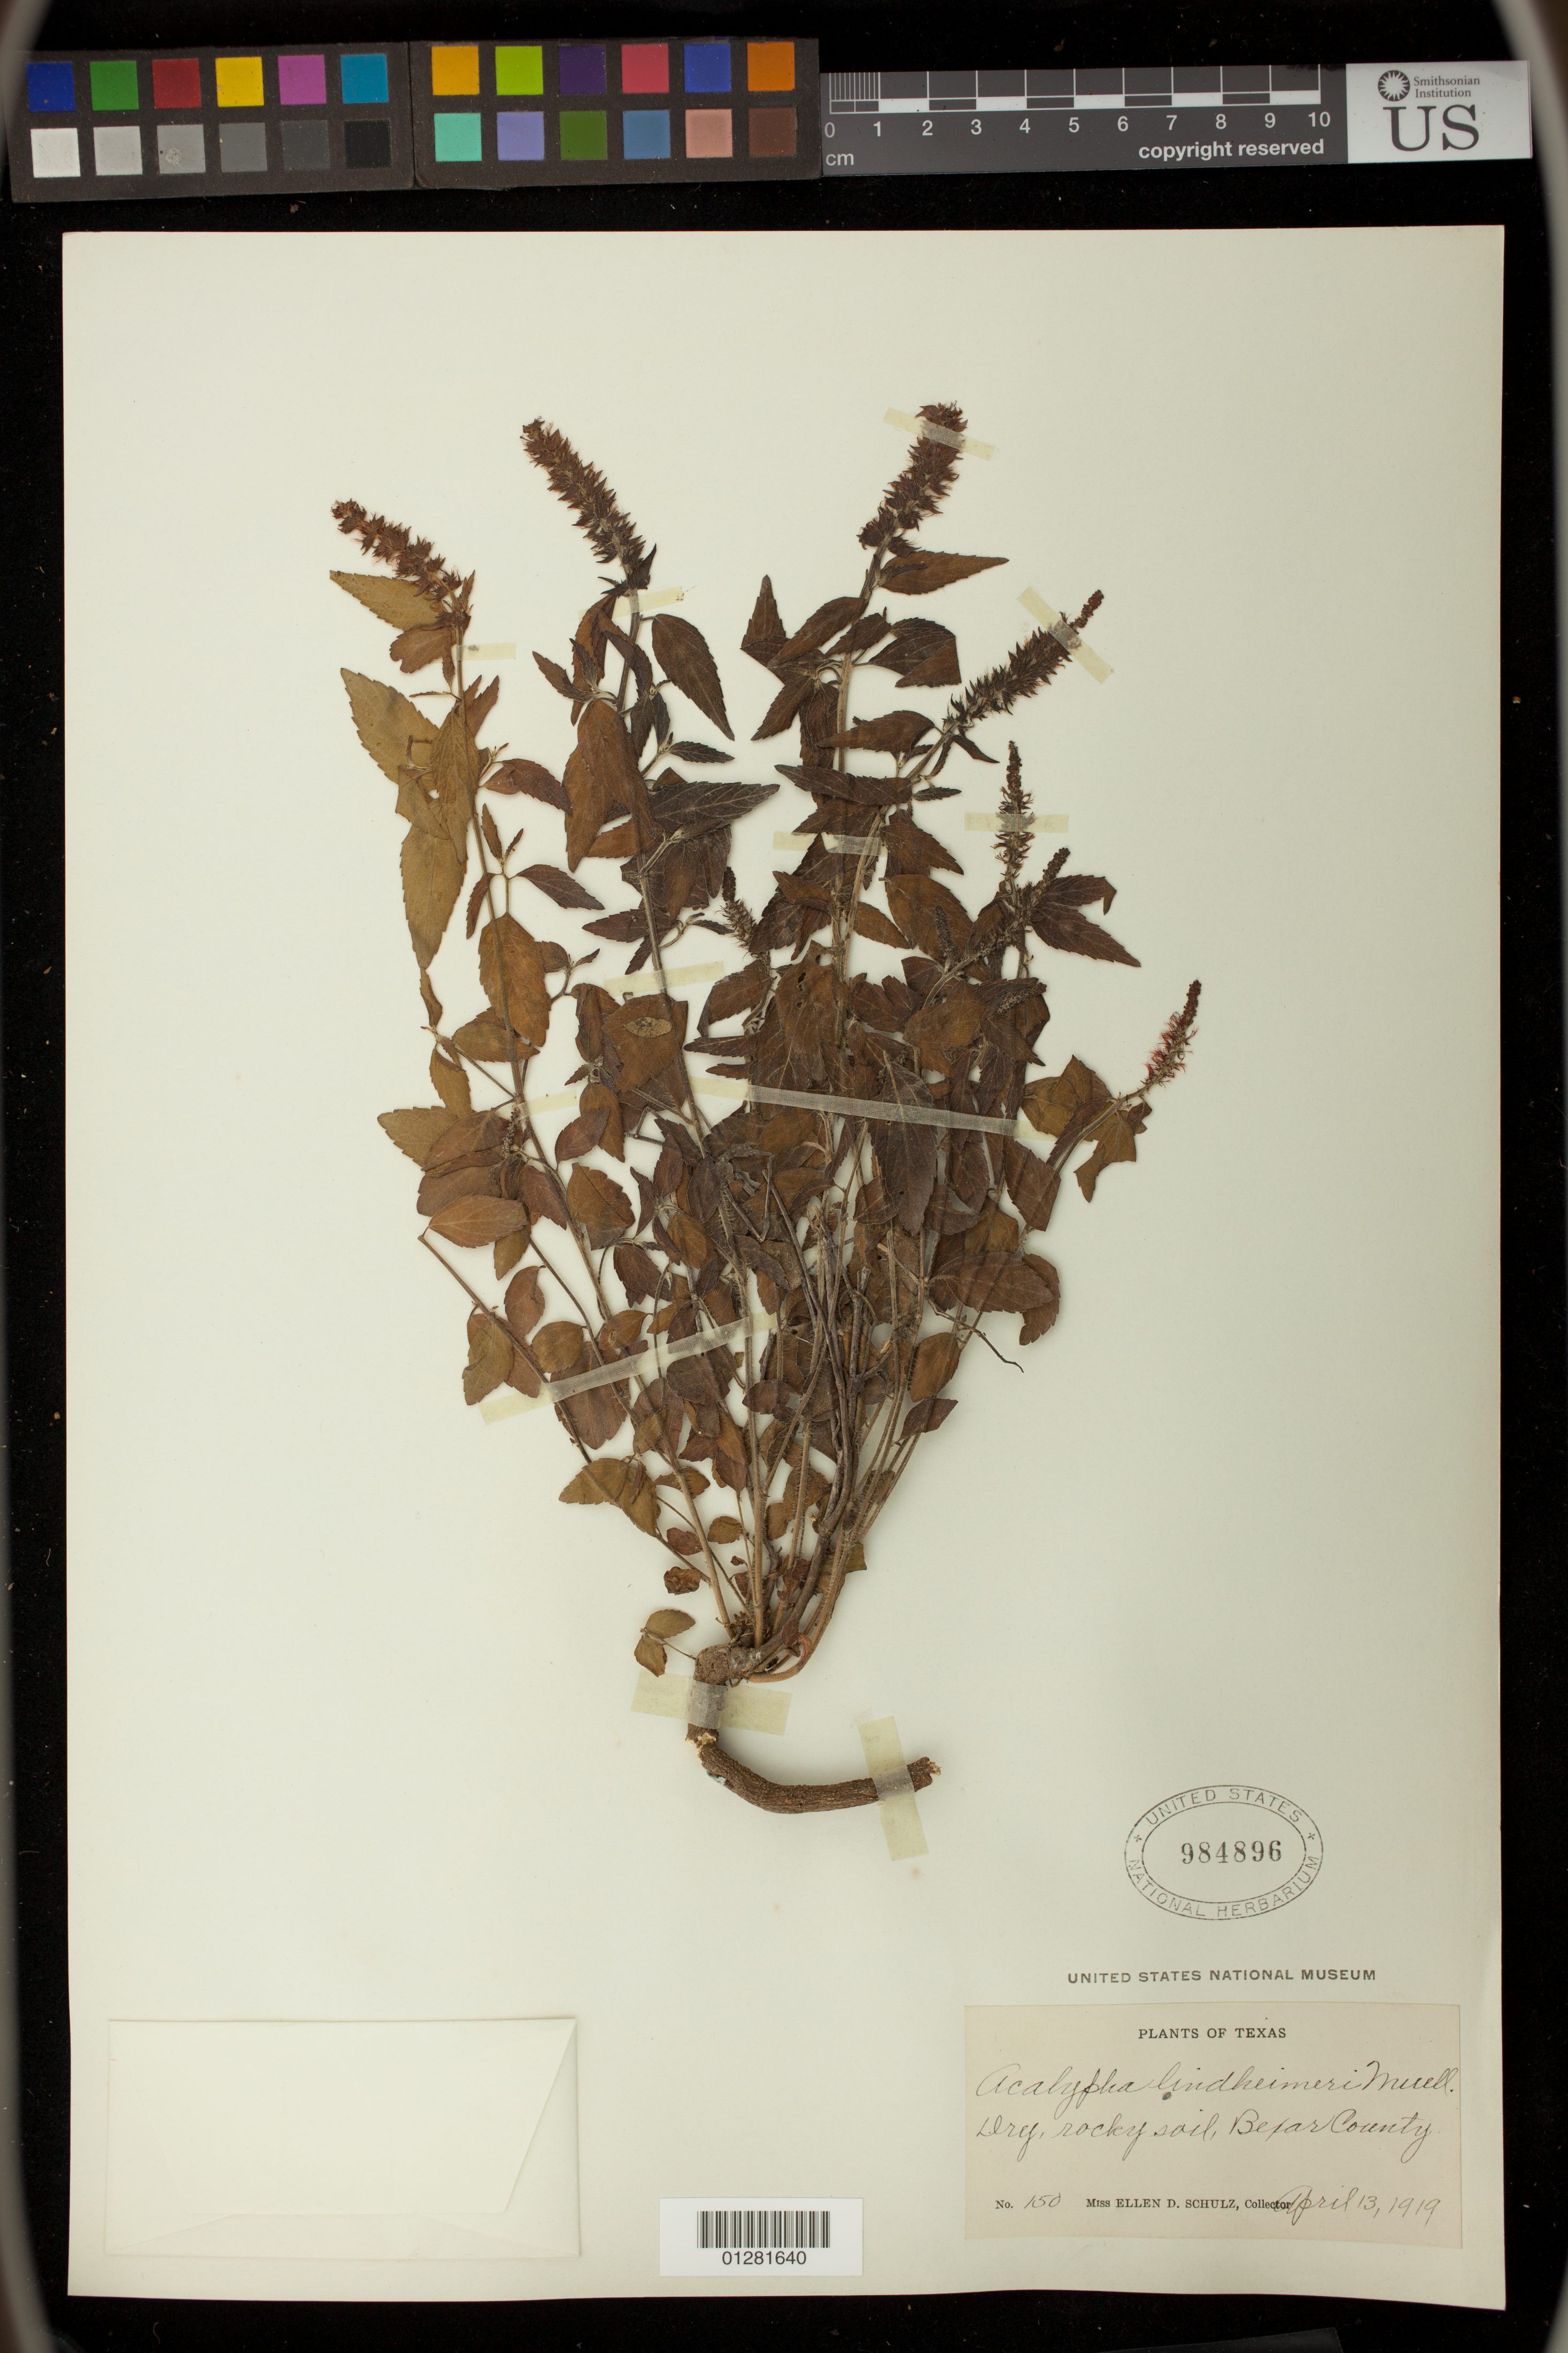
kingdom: Plantae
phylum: Tracheophyta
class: Magnoliopsida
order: Malpighiales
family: Euphorbiaceae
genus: Acalypha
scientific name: Acalypha lindheimeri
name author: Müll. Arg.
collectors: E. D. Schulz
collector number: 150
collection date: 1919-04-13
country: United States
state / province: Texas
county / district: Bexar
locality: Bexar County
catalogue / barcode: US 984896